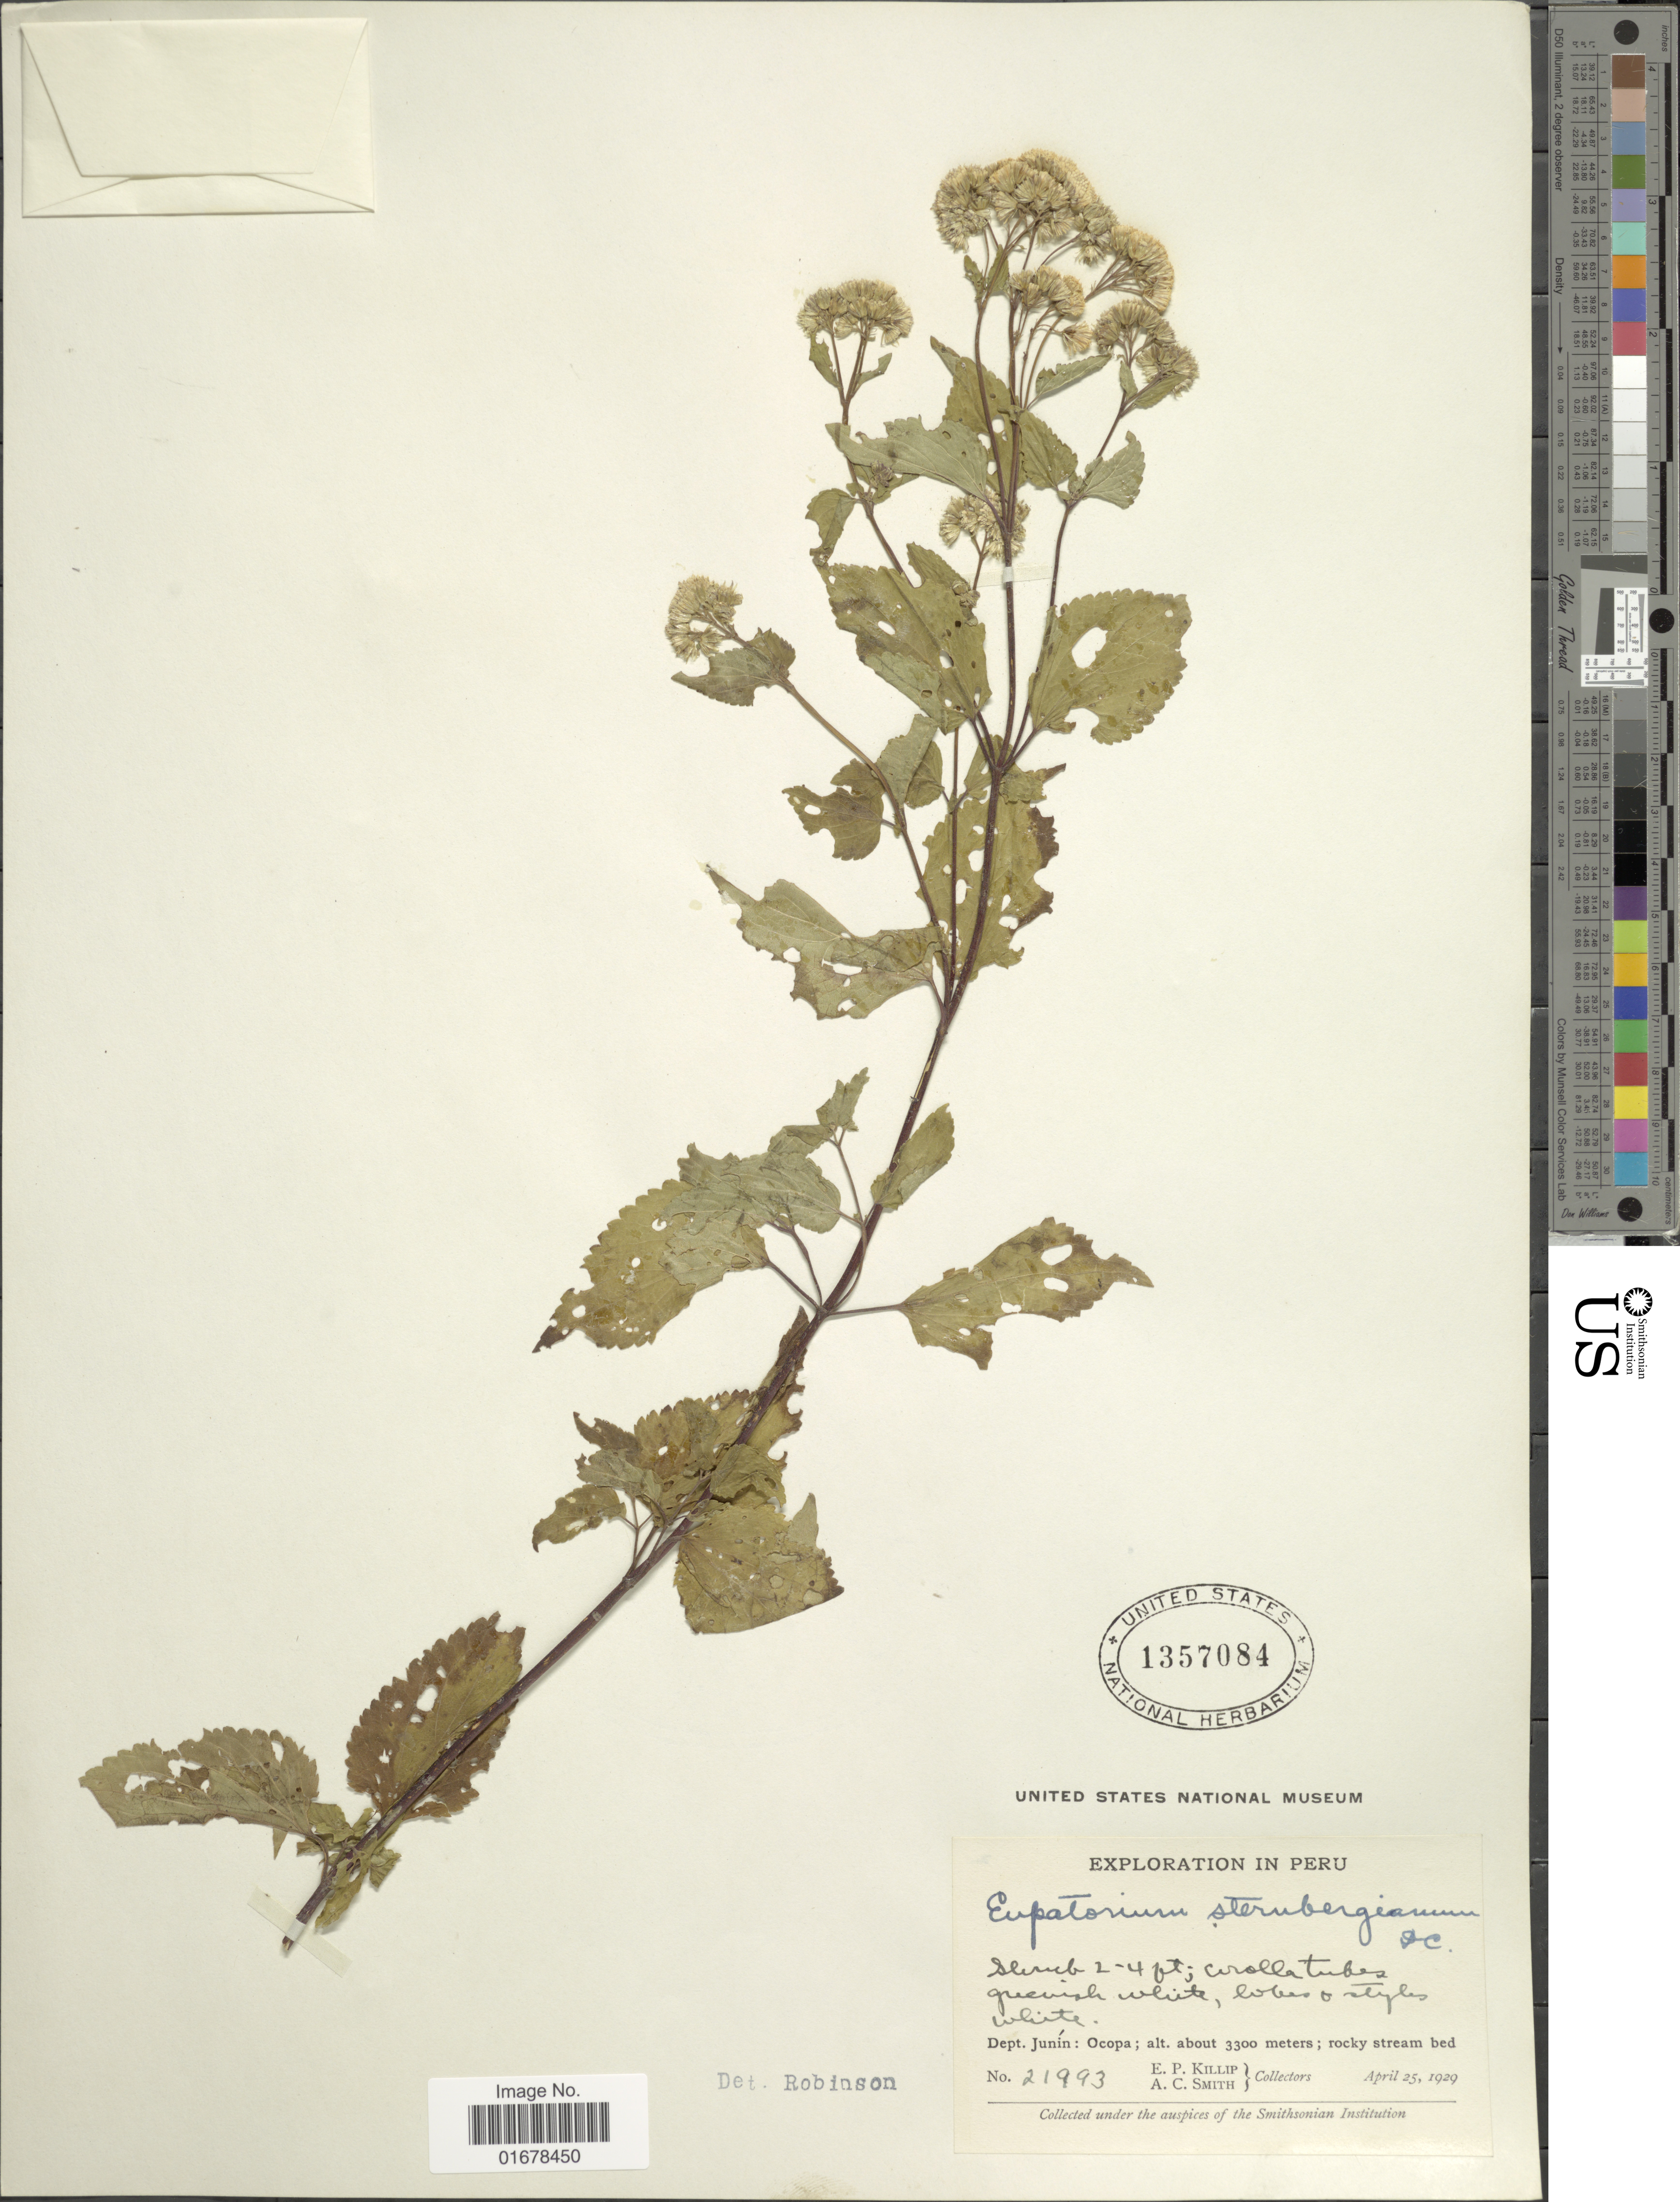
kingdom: Plantae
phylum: Tracheophyta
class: Magnoliopsida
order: Asterales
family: Asteraceae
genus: Ageratina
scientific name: Ageratina sternbergiana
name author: (DC.) R.M. King & H. Rob.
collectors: E. P. Killip & A. C. Smith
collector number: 21993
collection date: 1929-04-25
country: Peru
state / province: Junín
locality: Dept. Junin: Ocopa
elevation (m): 3300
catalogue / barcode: US 1357084